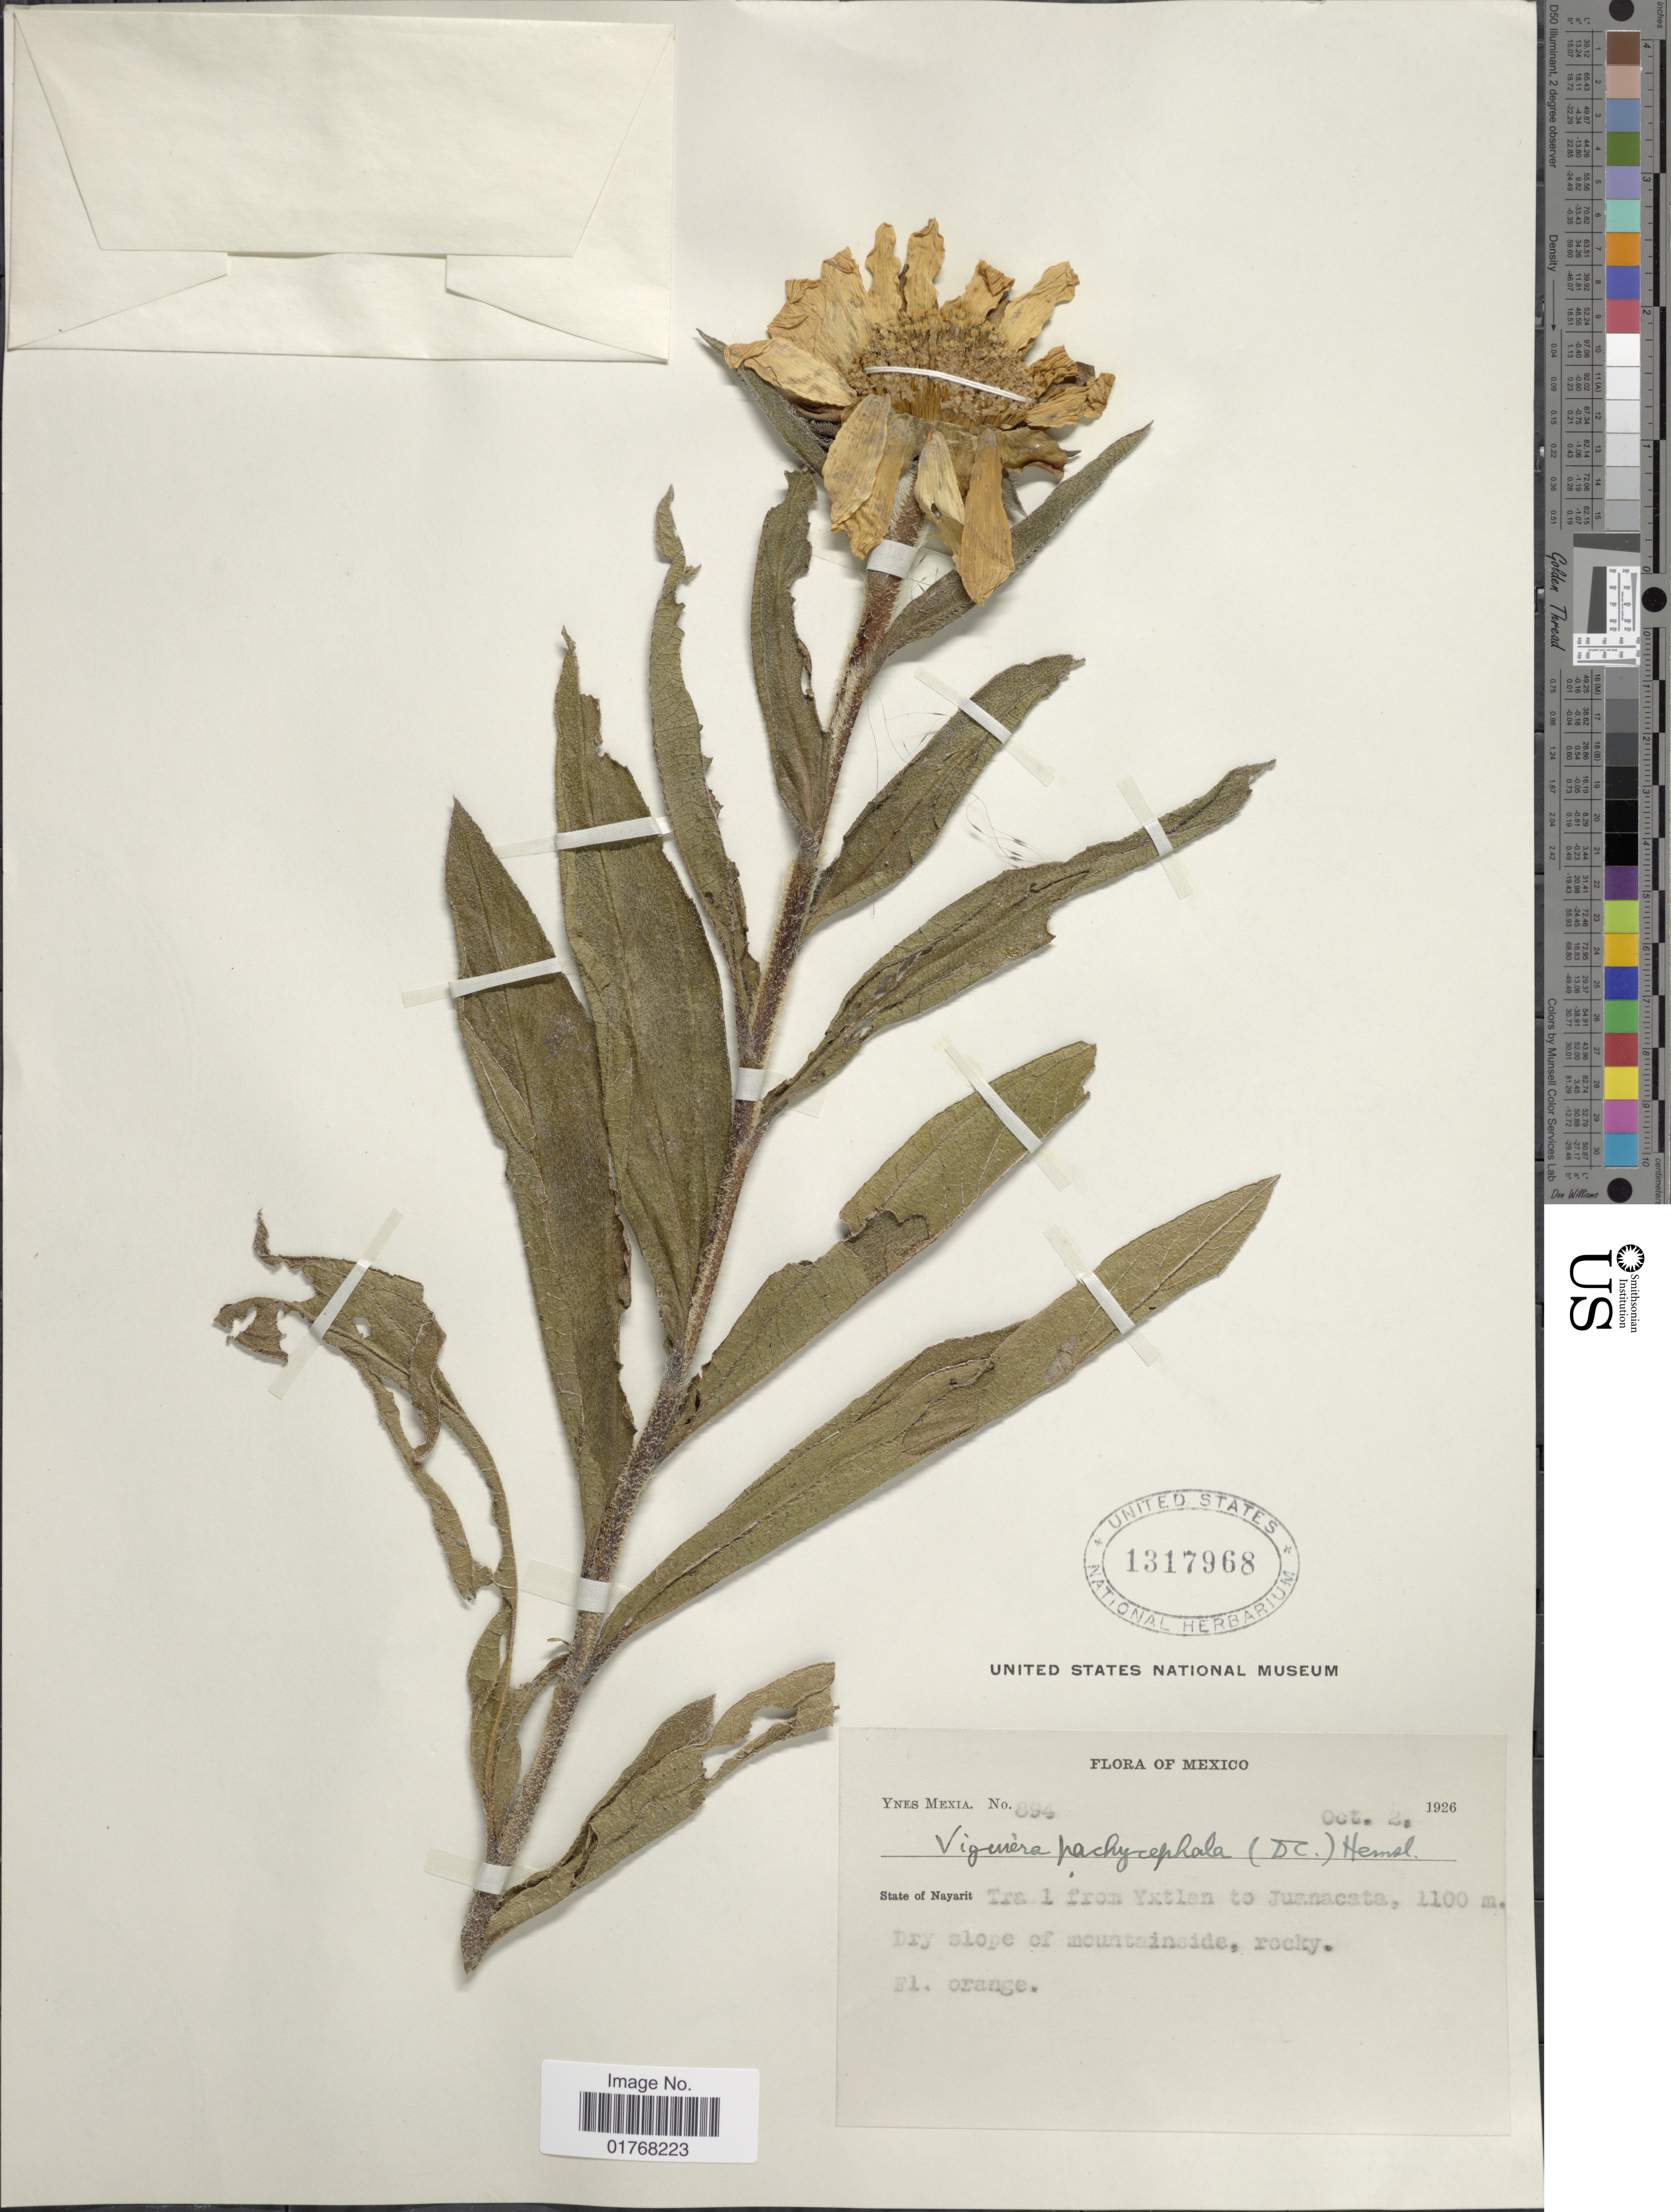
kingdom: Plantae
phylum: Tracheophyta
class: Magnoliopsida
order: Asterales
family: Asteraceae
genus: Viguiera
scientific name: Viguiera pachycephala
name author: (DC.) Hemsl.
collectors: Y. Mexia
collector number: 894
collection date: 1926-10-02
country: Mexico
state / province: Nayarit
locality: Trail from Yxtlan to Juanacata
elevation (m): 1100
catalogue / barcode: US 1317968